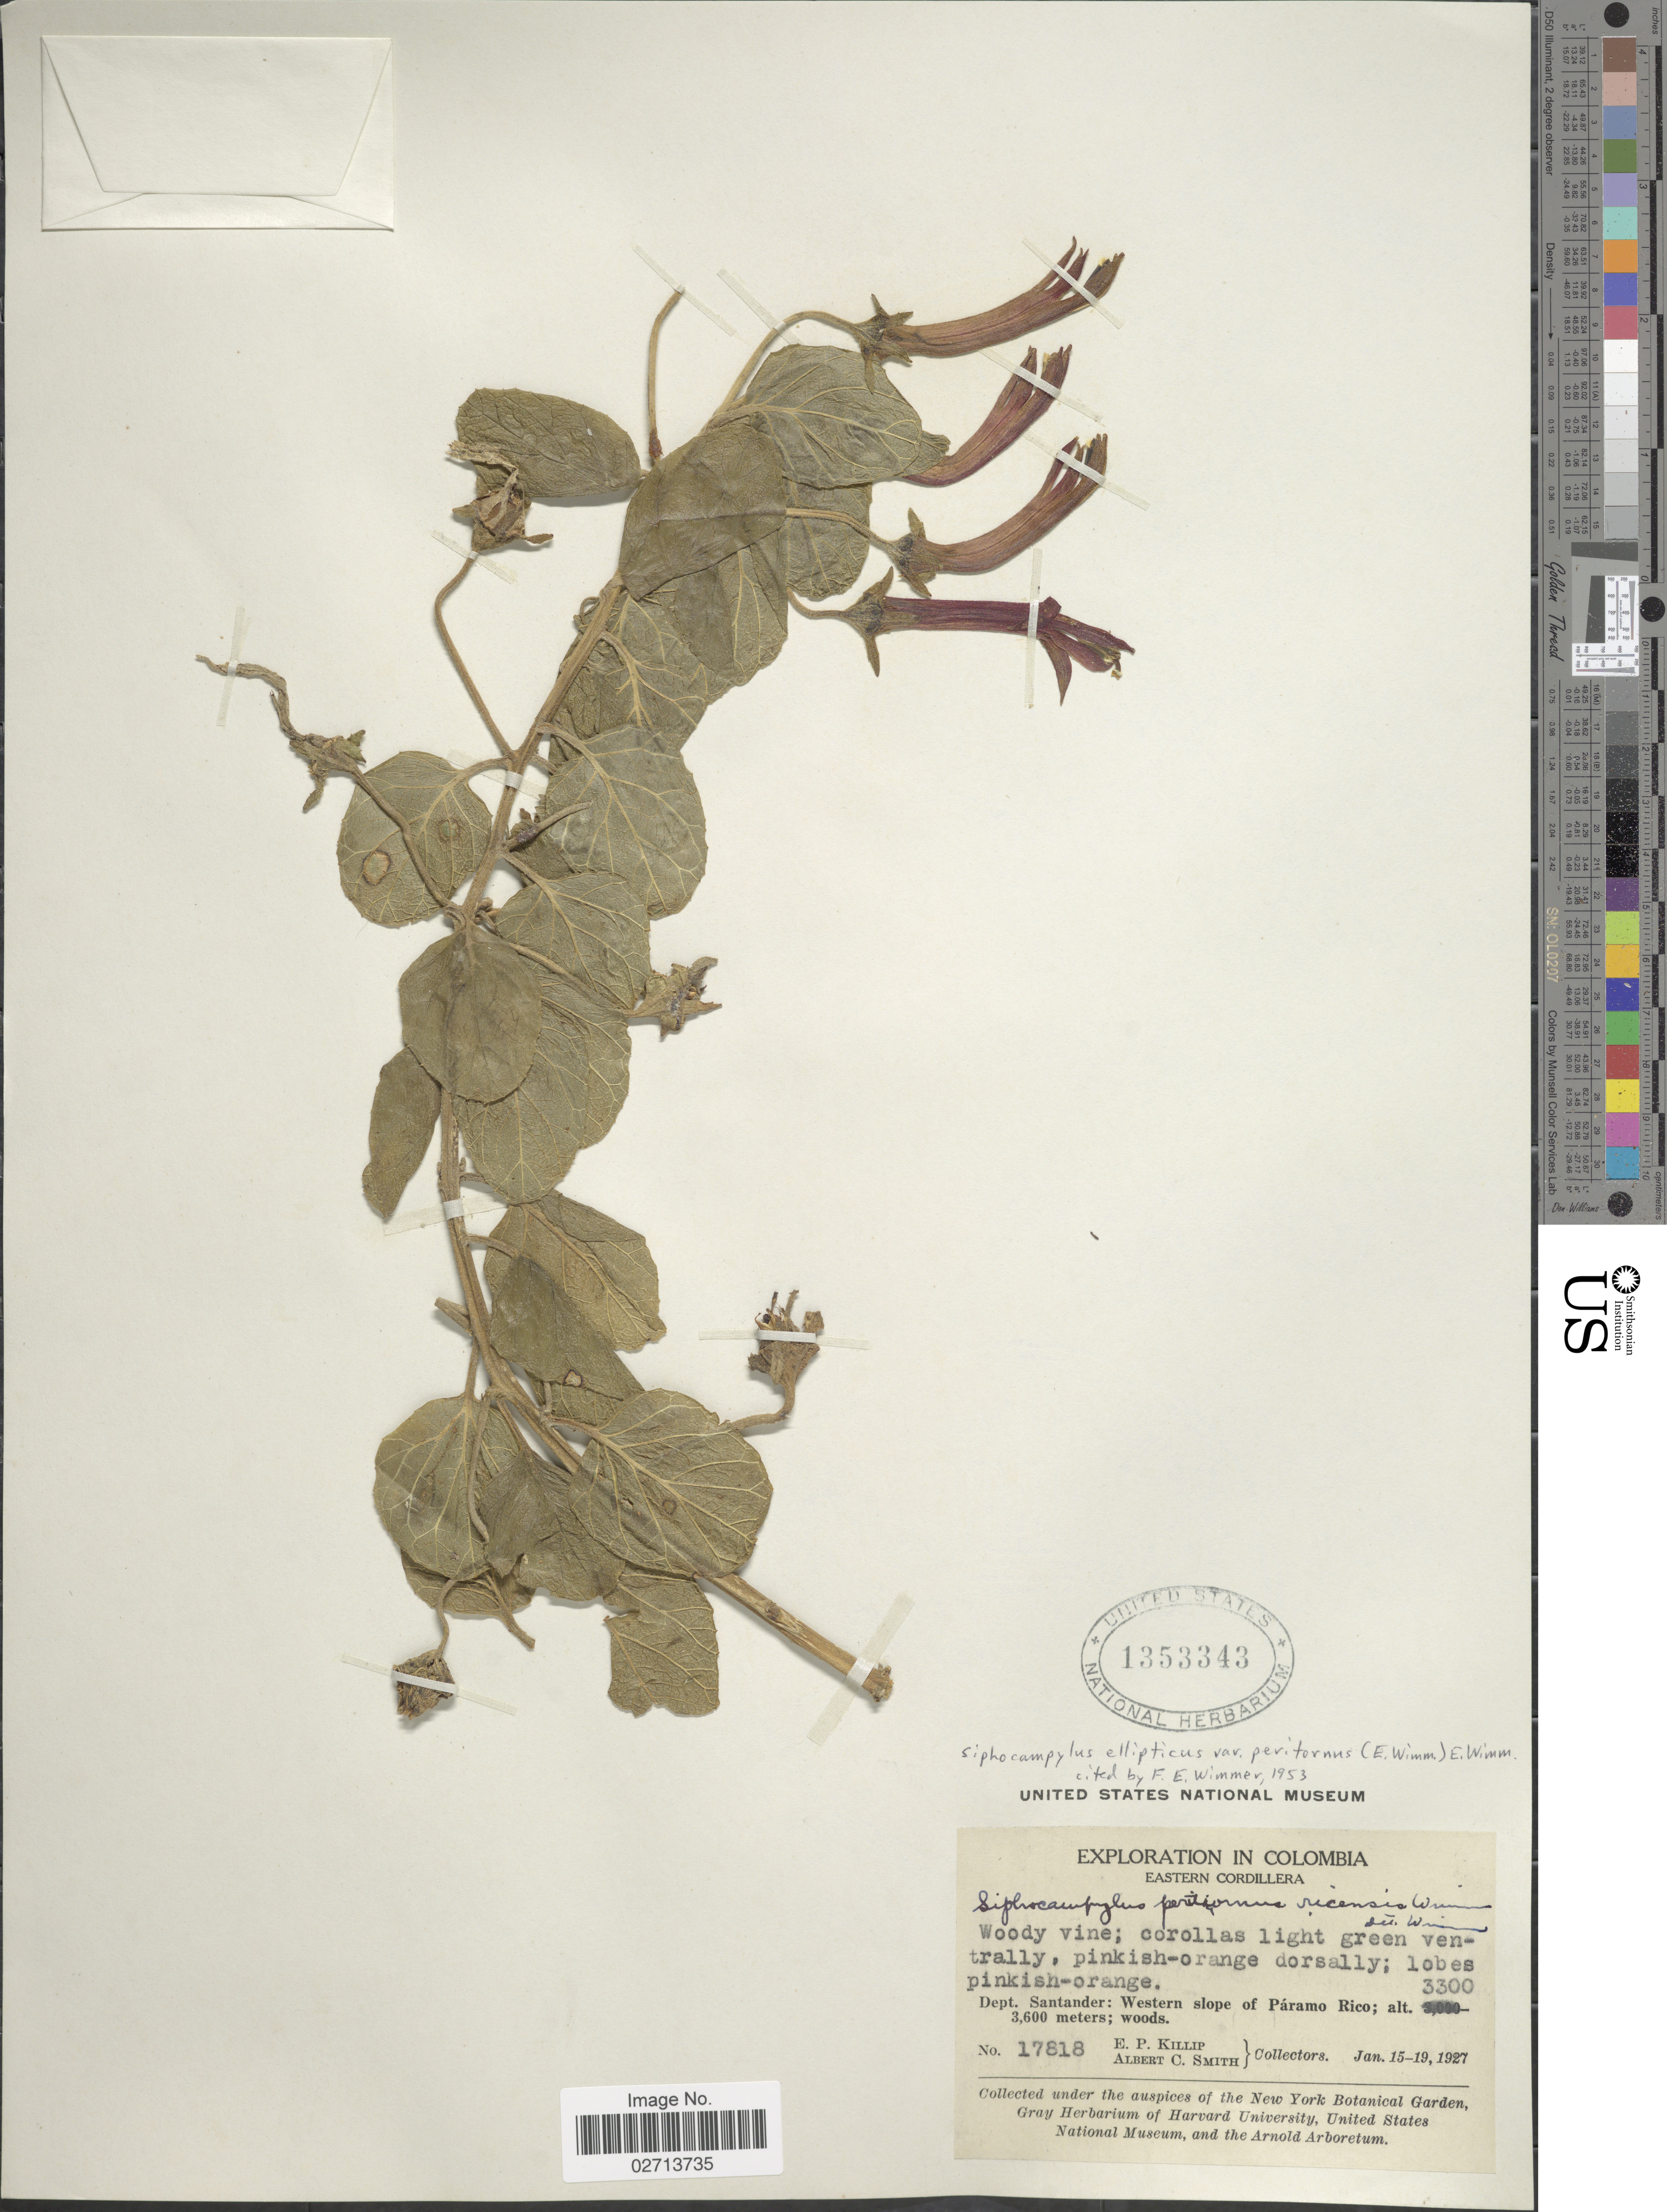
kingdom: Plantae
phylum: Tracheophyta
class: Magnoliopsida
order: Asterales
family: Campanulaceae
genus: Siphocampylus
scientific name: Siphocampylus ellipticus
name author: (Willd. ex Schult.) Vatke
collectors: E. P. Killip & A. C. Smith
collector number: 17818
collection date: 1927-01-15/1927-01-19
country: Colombia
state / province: Santander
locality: Eastern Cordillera, Dept. Santander: Western slope of Páramo Rico; woods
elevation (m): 3300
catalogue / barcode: US 1353343